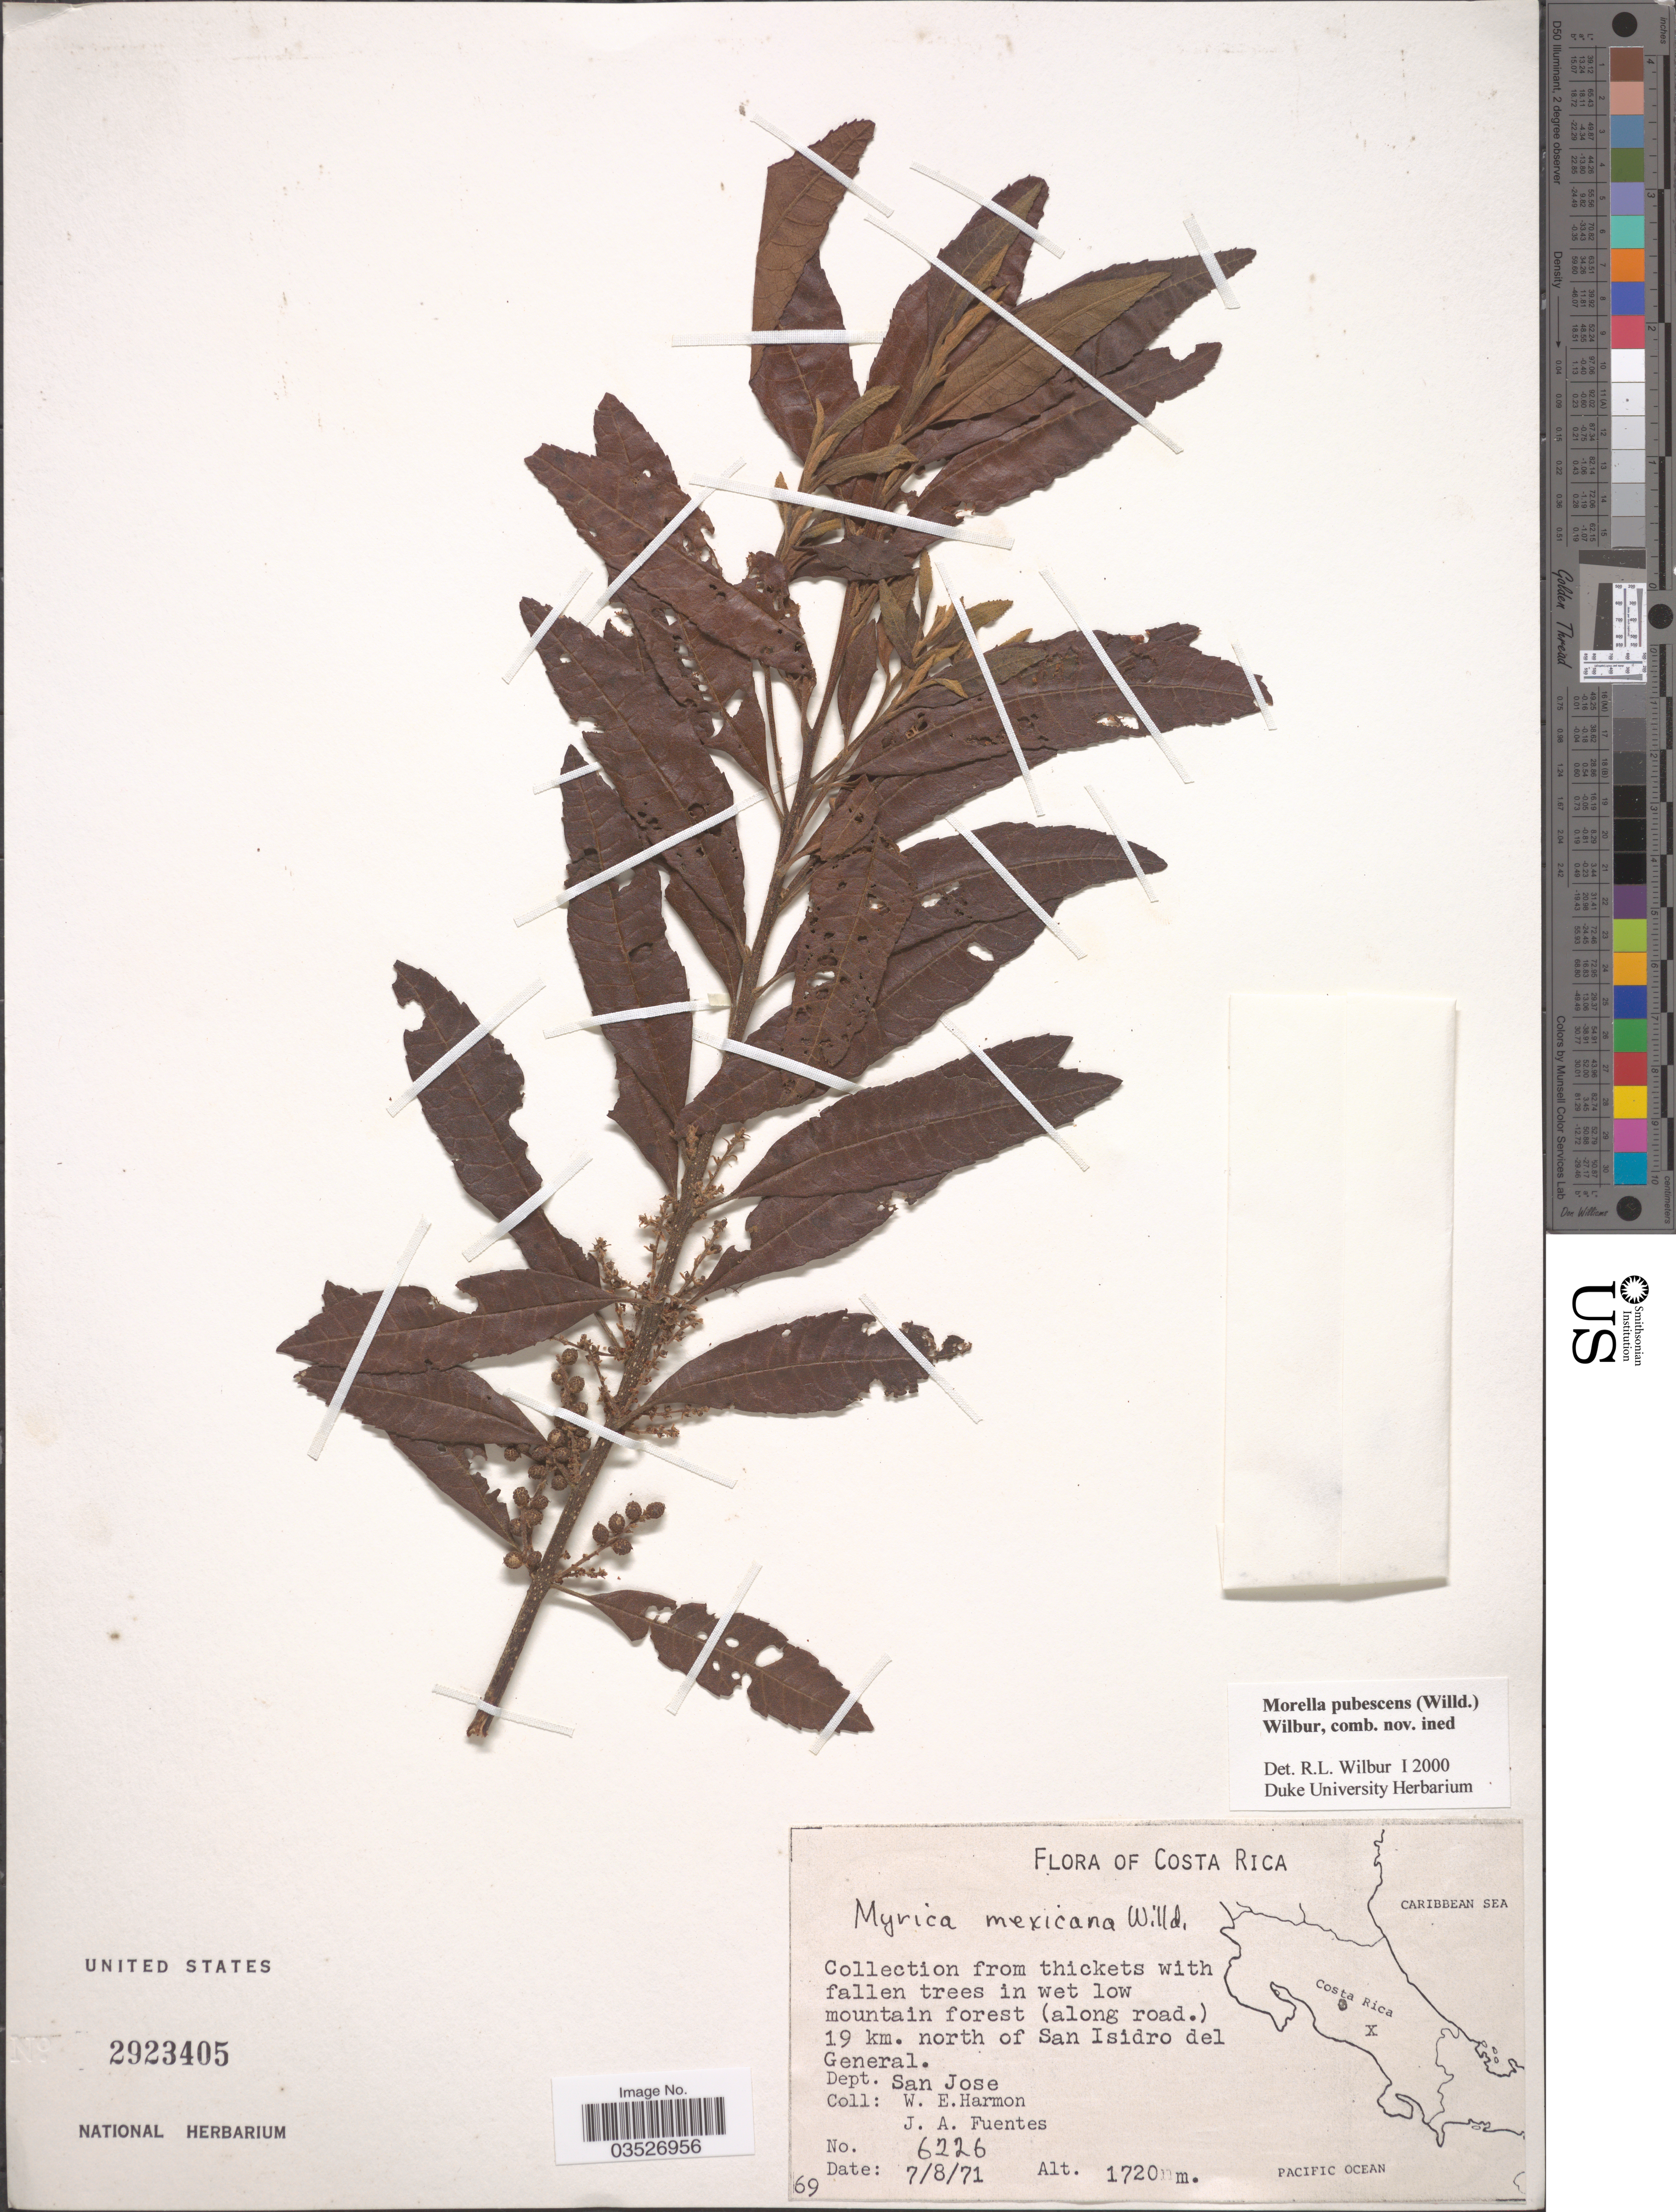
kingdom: Plantae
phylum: Tracheophyta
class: Magnoliopsida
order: Fagales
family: Myricaceae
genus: Morella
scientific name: Morella pubescens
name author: (Humb. & Bonpl. ex Willd.) Wilbur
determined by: Wilbur, R. L.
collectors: W. E. Harmon & J. Fuentes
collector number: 6226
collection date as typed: Transcribed d/m/y: 8/7/71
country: Costa Rica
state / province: San José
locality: In wet low mountain forest (along road.) 19 km. north of San Isidro del General. Dept. San Jose.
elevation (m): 1720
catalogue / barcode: US 2923405